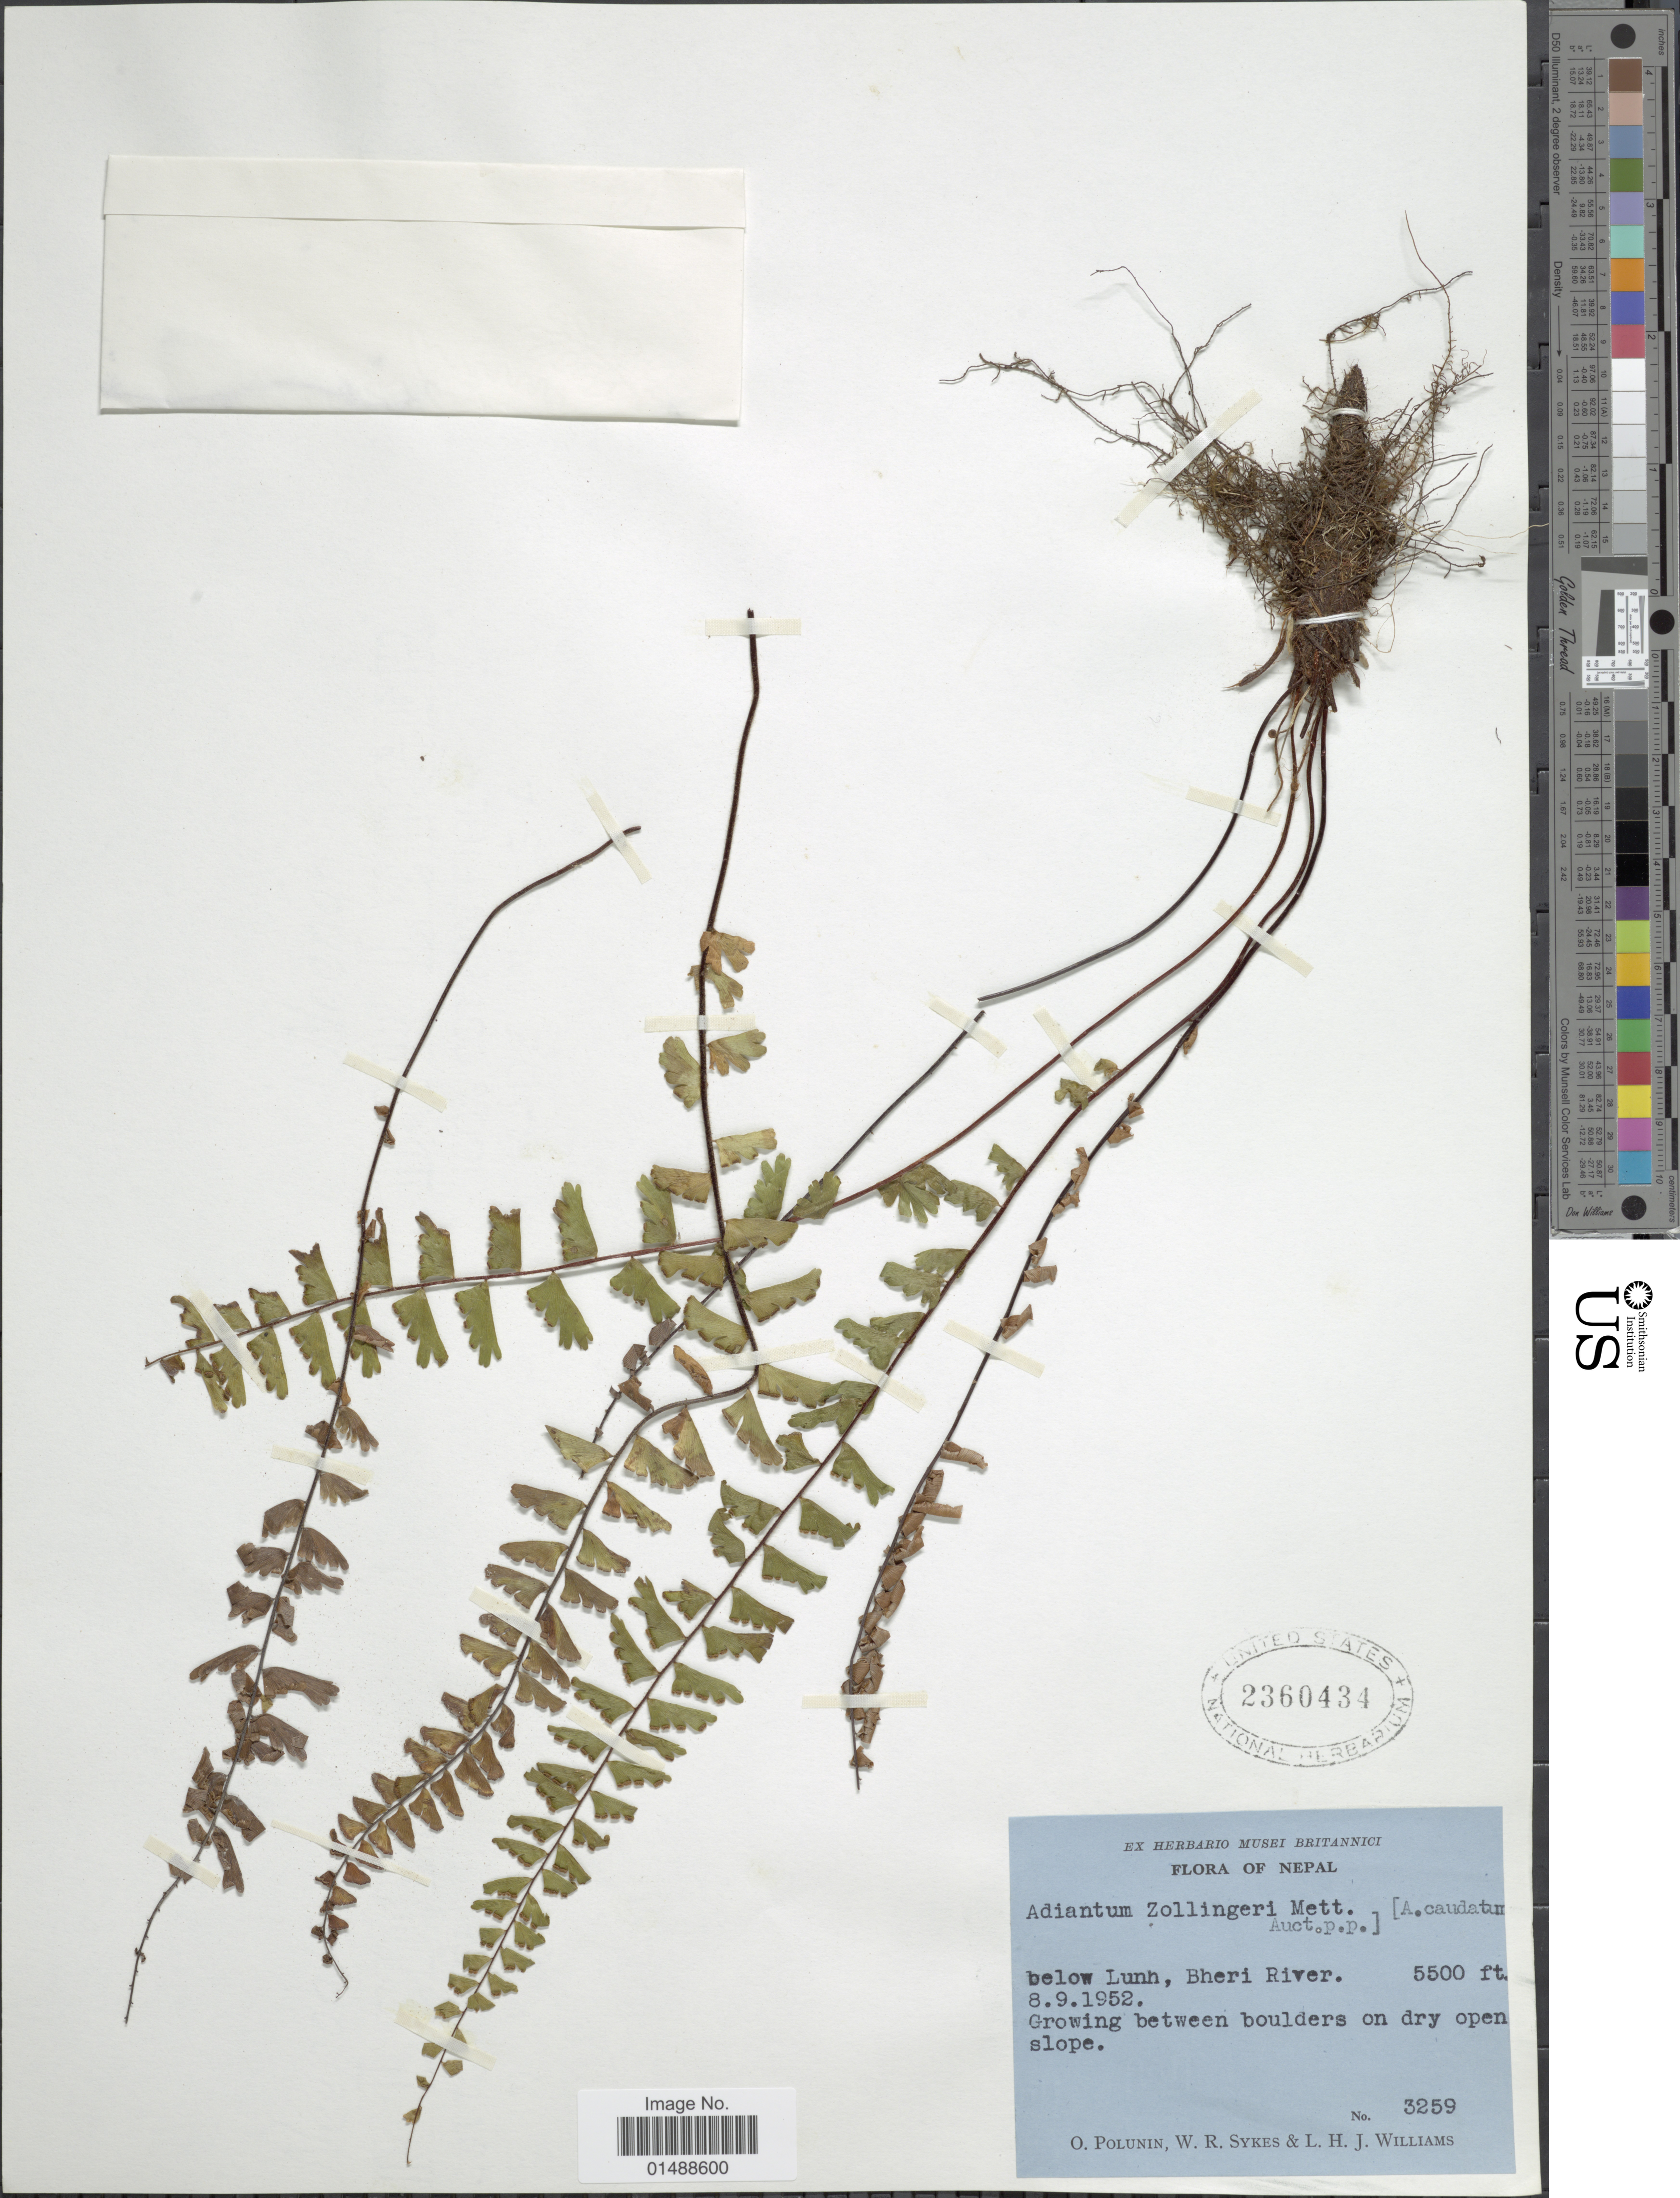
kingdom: Plantae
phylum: Tracheophyta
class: Polypodiopsida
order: Polypodiales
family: Pteridaceae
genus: Adiantum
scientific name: Adiantum incisum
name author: Forssk.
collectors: O. V. Polunin, W. R. Sykes & L. H. J. Williams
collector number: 3259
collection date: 1952-09-08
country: Nepal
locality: Nepal, below Lunh, Bheri River.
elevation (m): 1676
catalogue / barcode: US 2360434